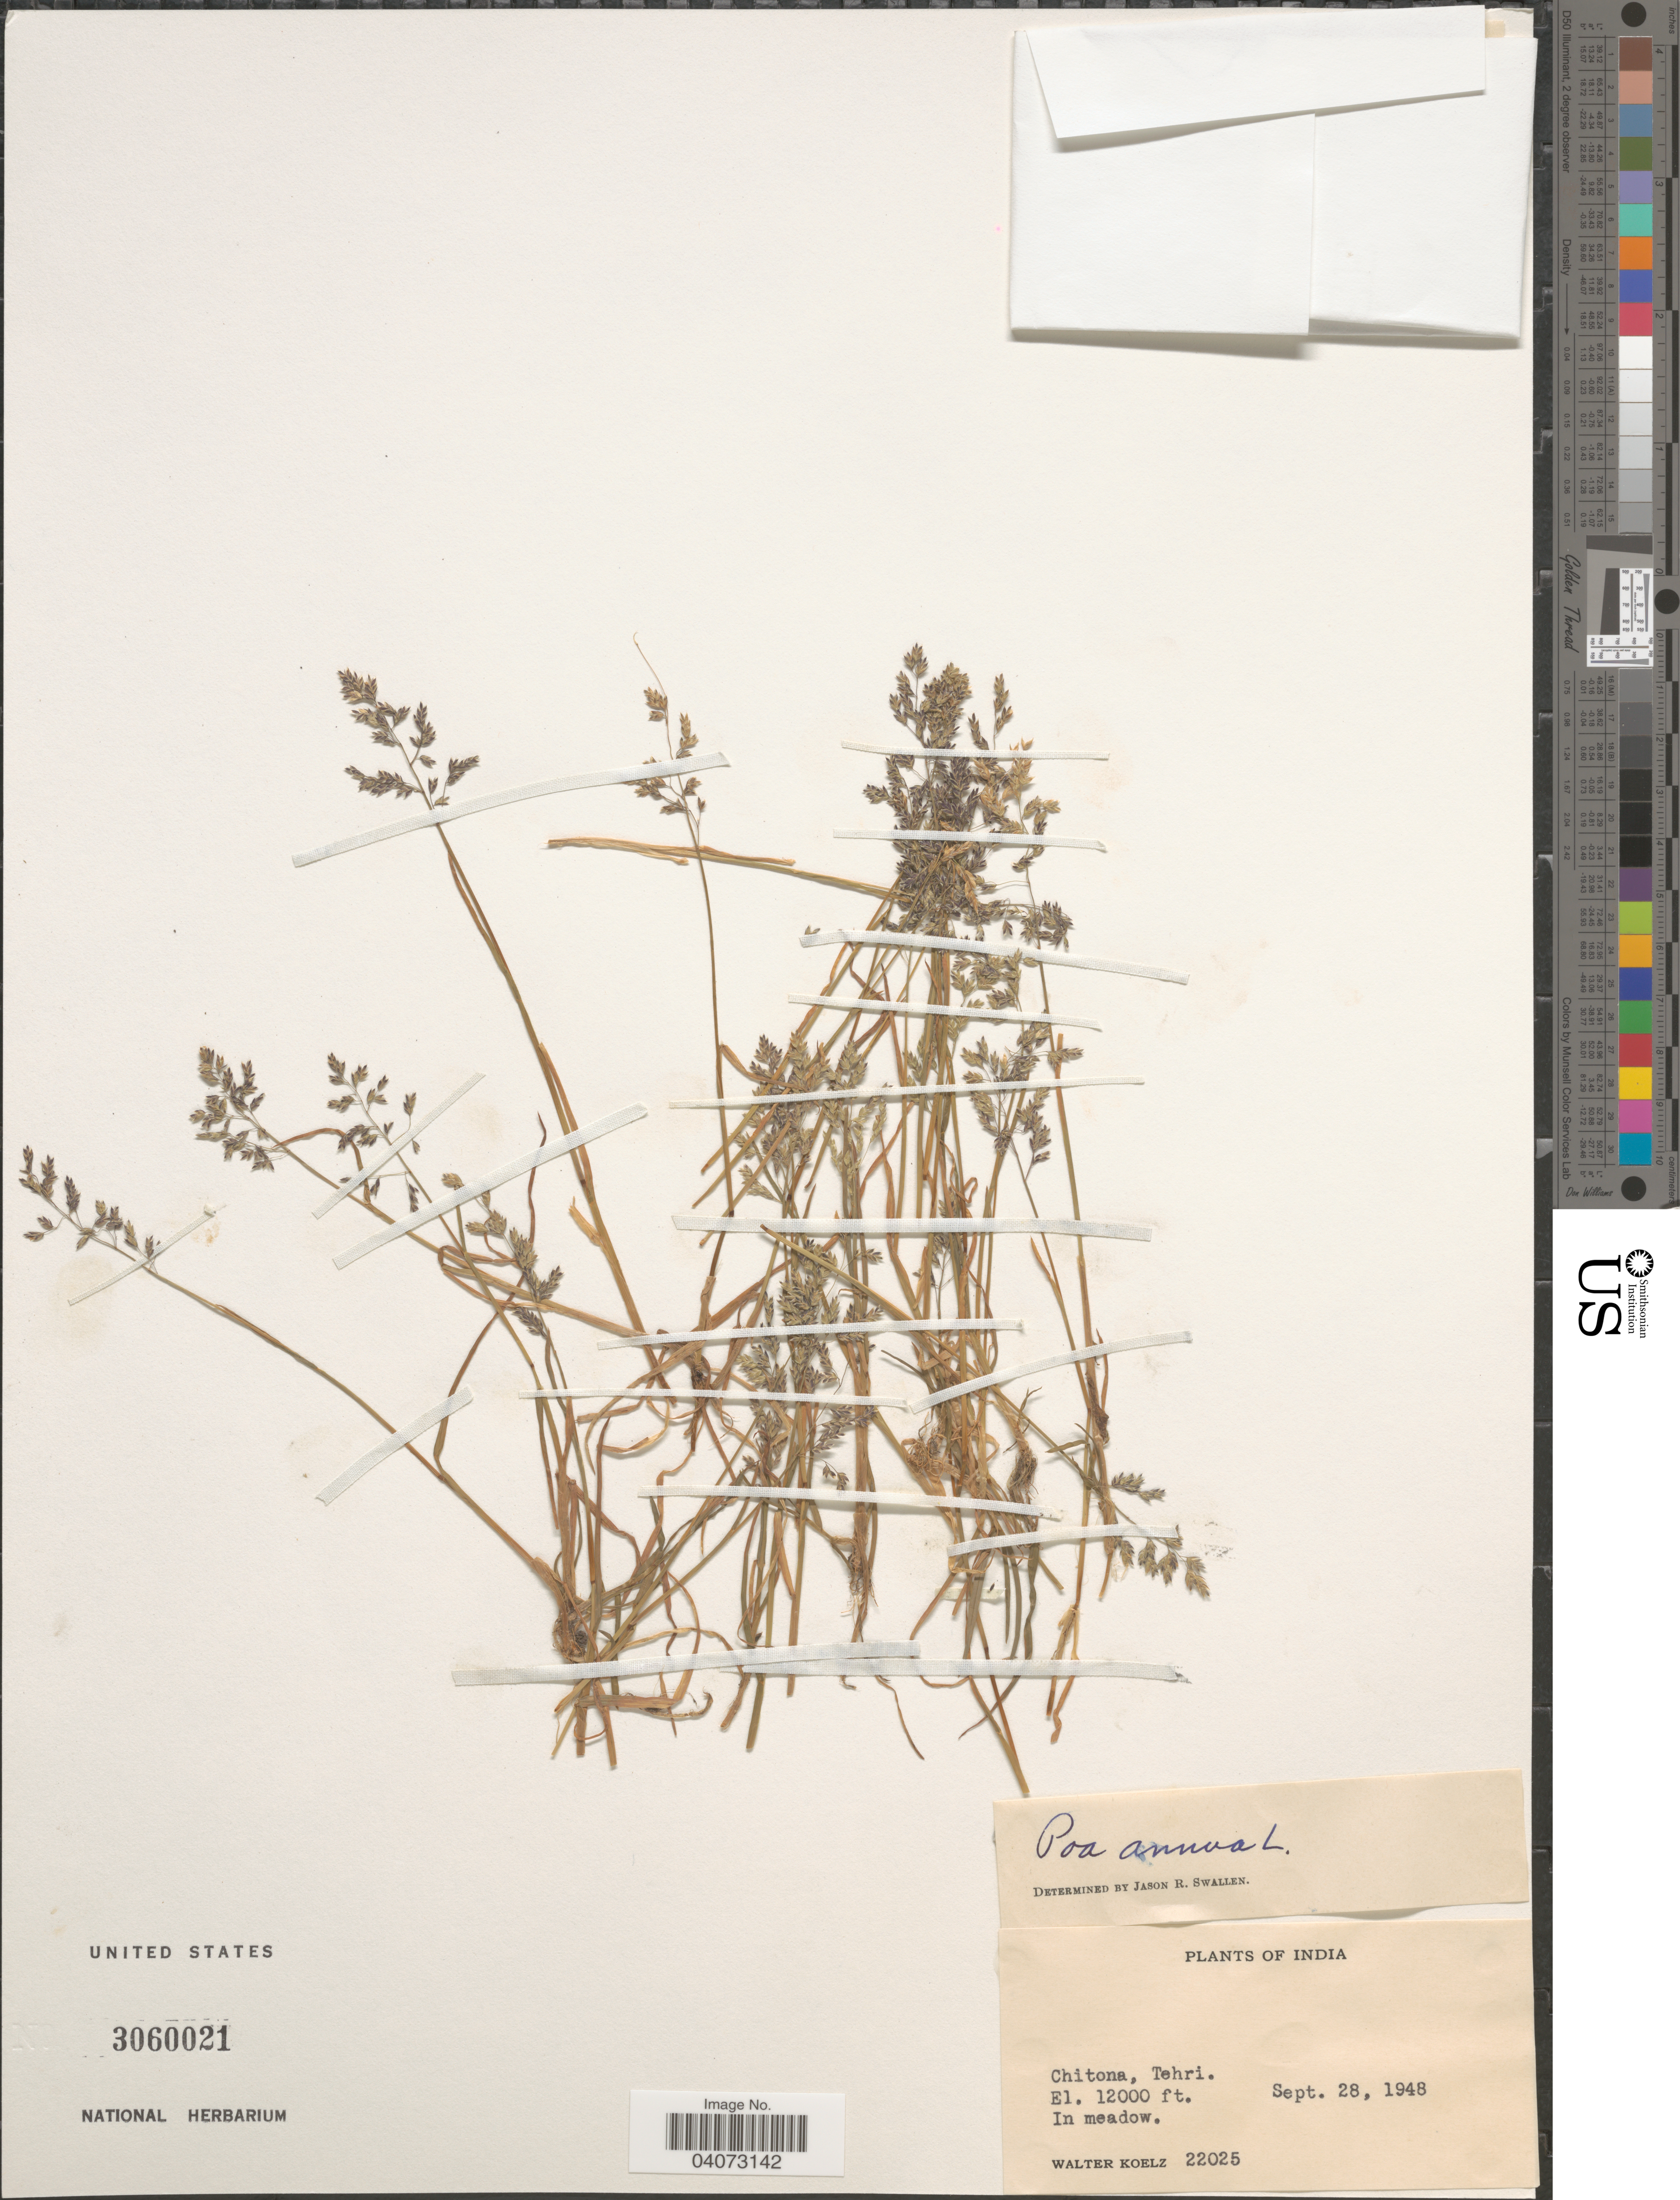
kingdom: Plantae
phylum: Tracheophyta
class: Liliopsida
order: Poales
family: Poaceae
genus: Poa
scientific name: Poa annua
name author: L.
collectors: W. N. Koelz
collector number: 22025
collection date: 1948-09-28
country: India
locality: Chitona, Tehri.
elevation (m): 3658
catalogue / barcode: US 3060021